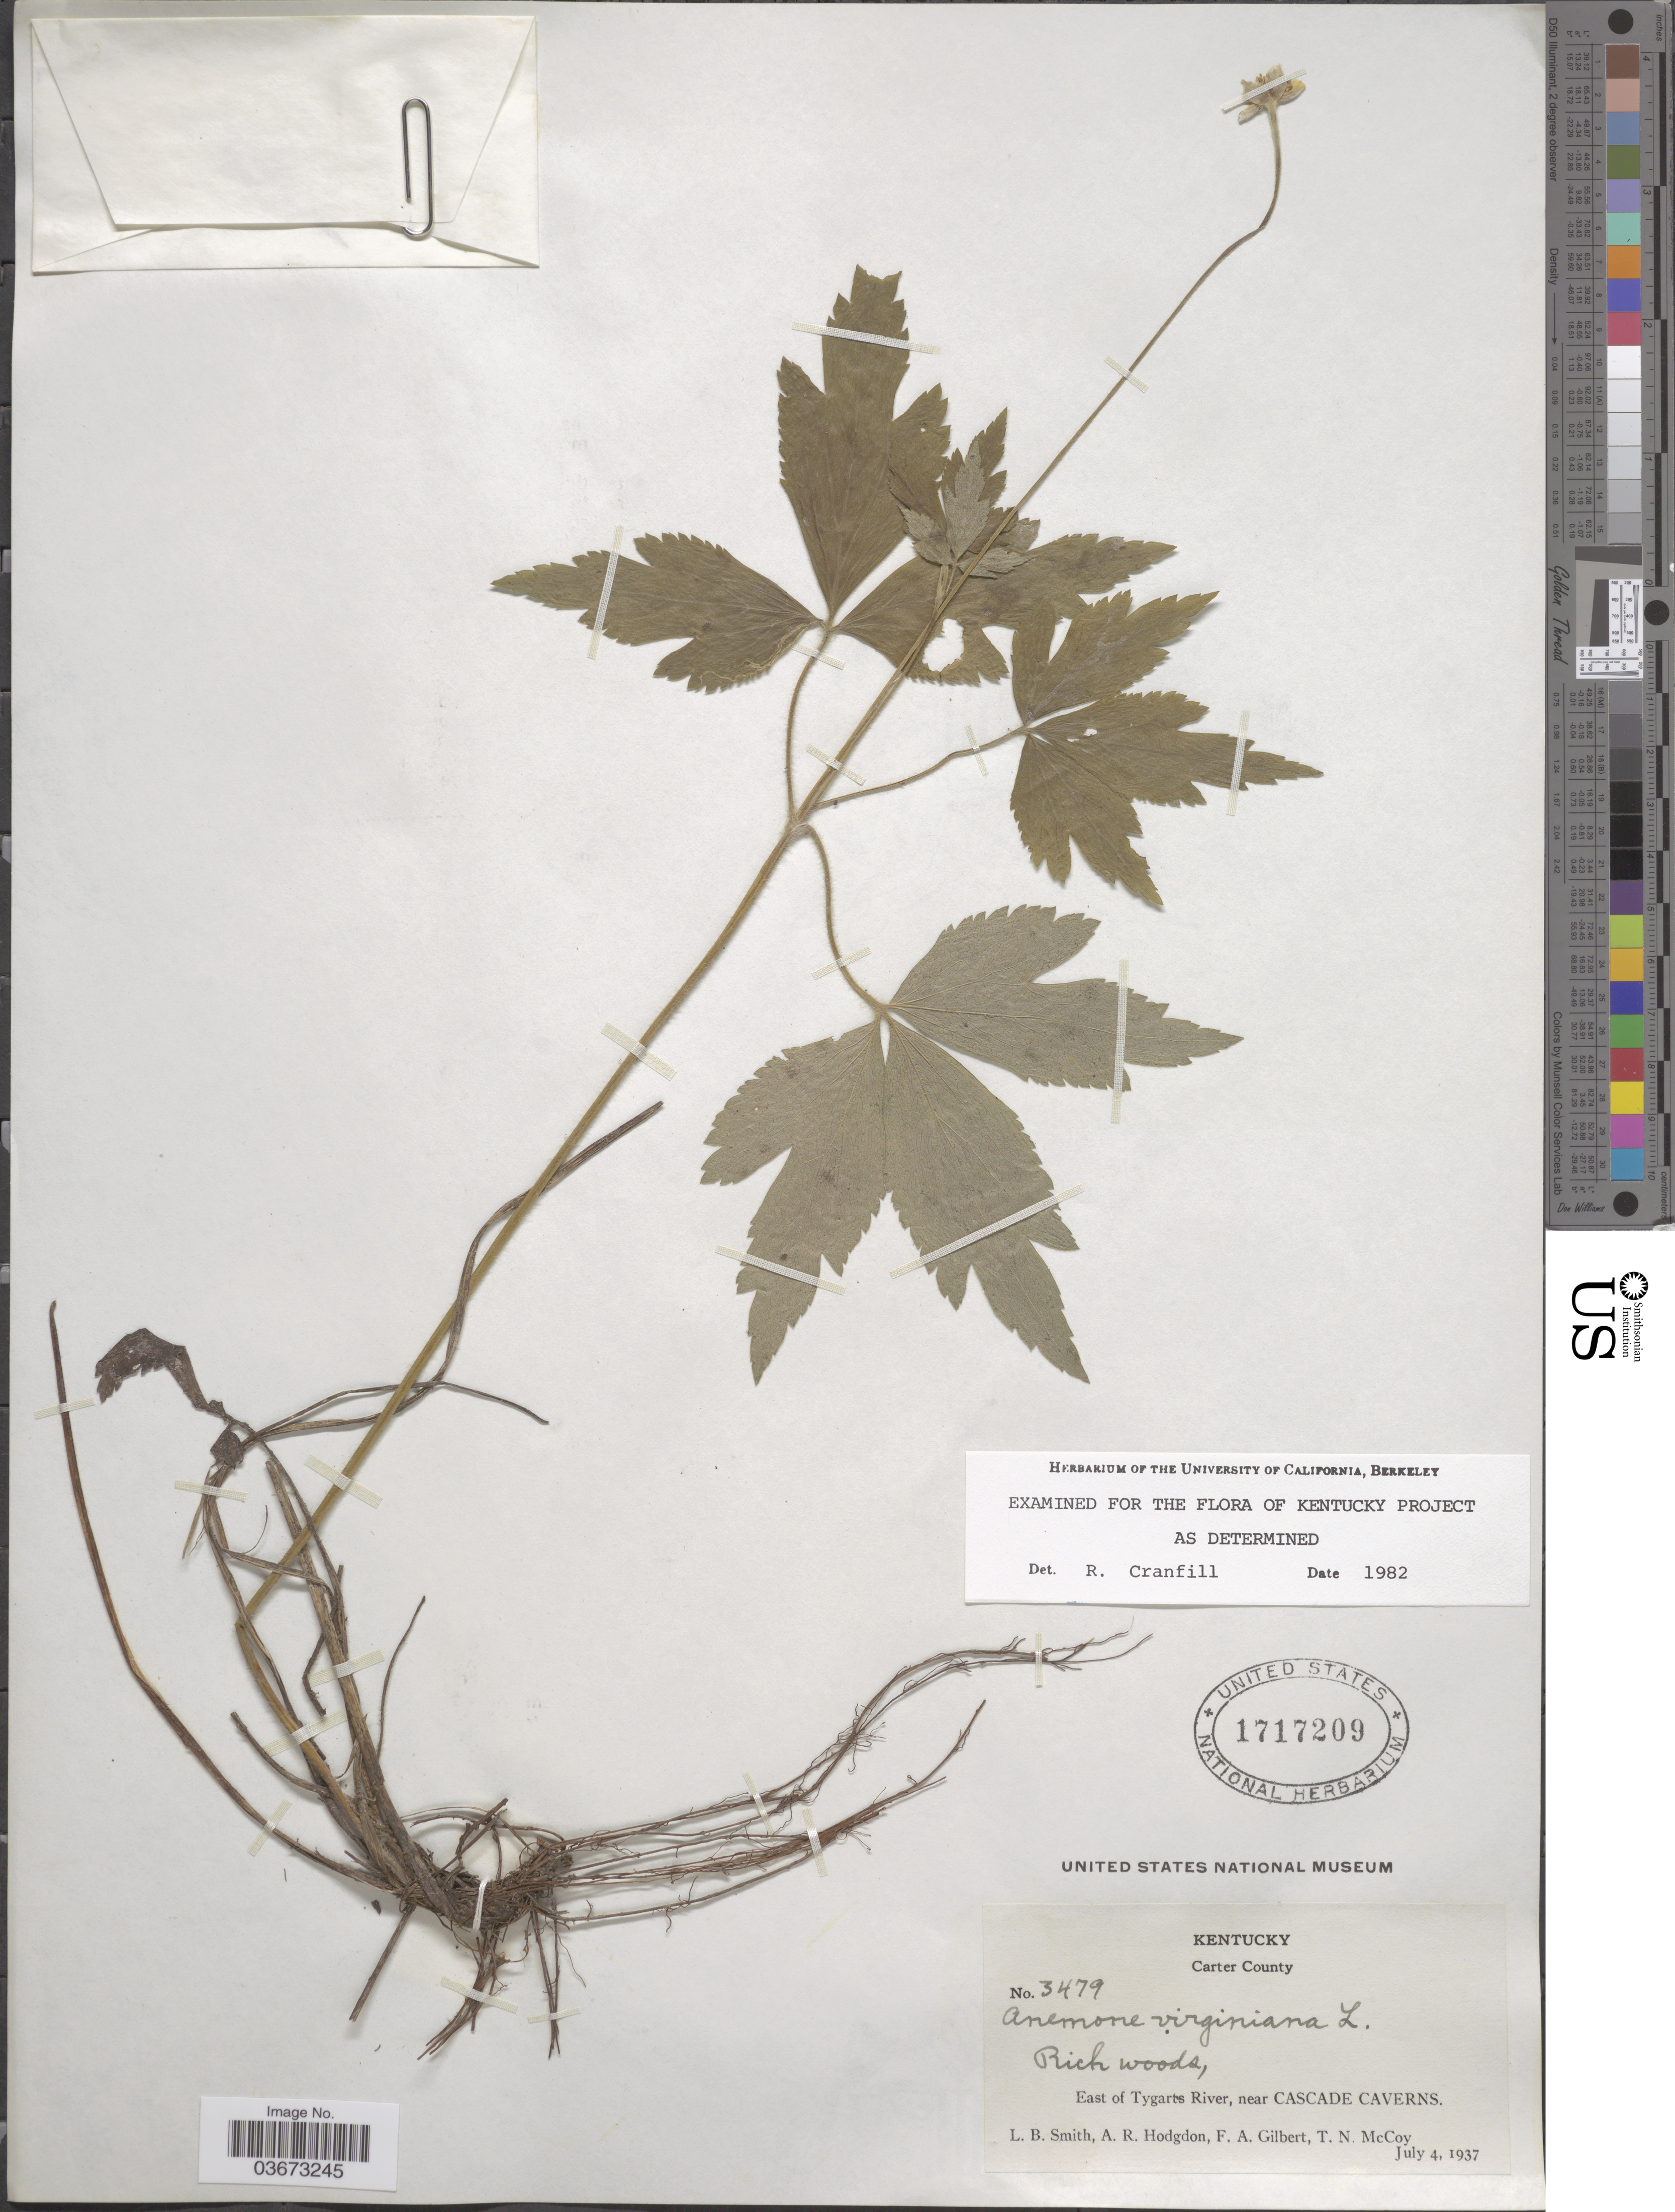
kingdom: Plantae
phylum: Tracheophyta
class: Magnoliopsida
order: Ranunculales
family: Ranunculaceae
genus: Anemone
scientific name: Anemone virginiana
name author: L.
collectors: L. Smith, A. R. Hodgdon, F. A. Gilbert & T. N. McCoy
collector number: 3479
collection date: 1937-07-04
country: United States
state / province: Kentucky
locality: Carter County. East of Tygarts River, near Cascade Caverns.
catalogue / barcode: US 1717209